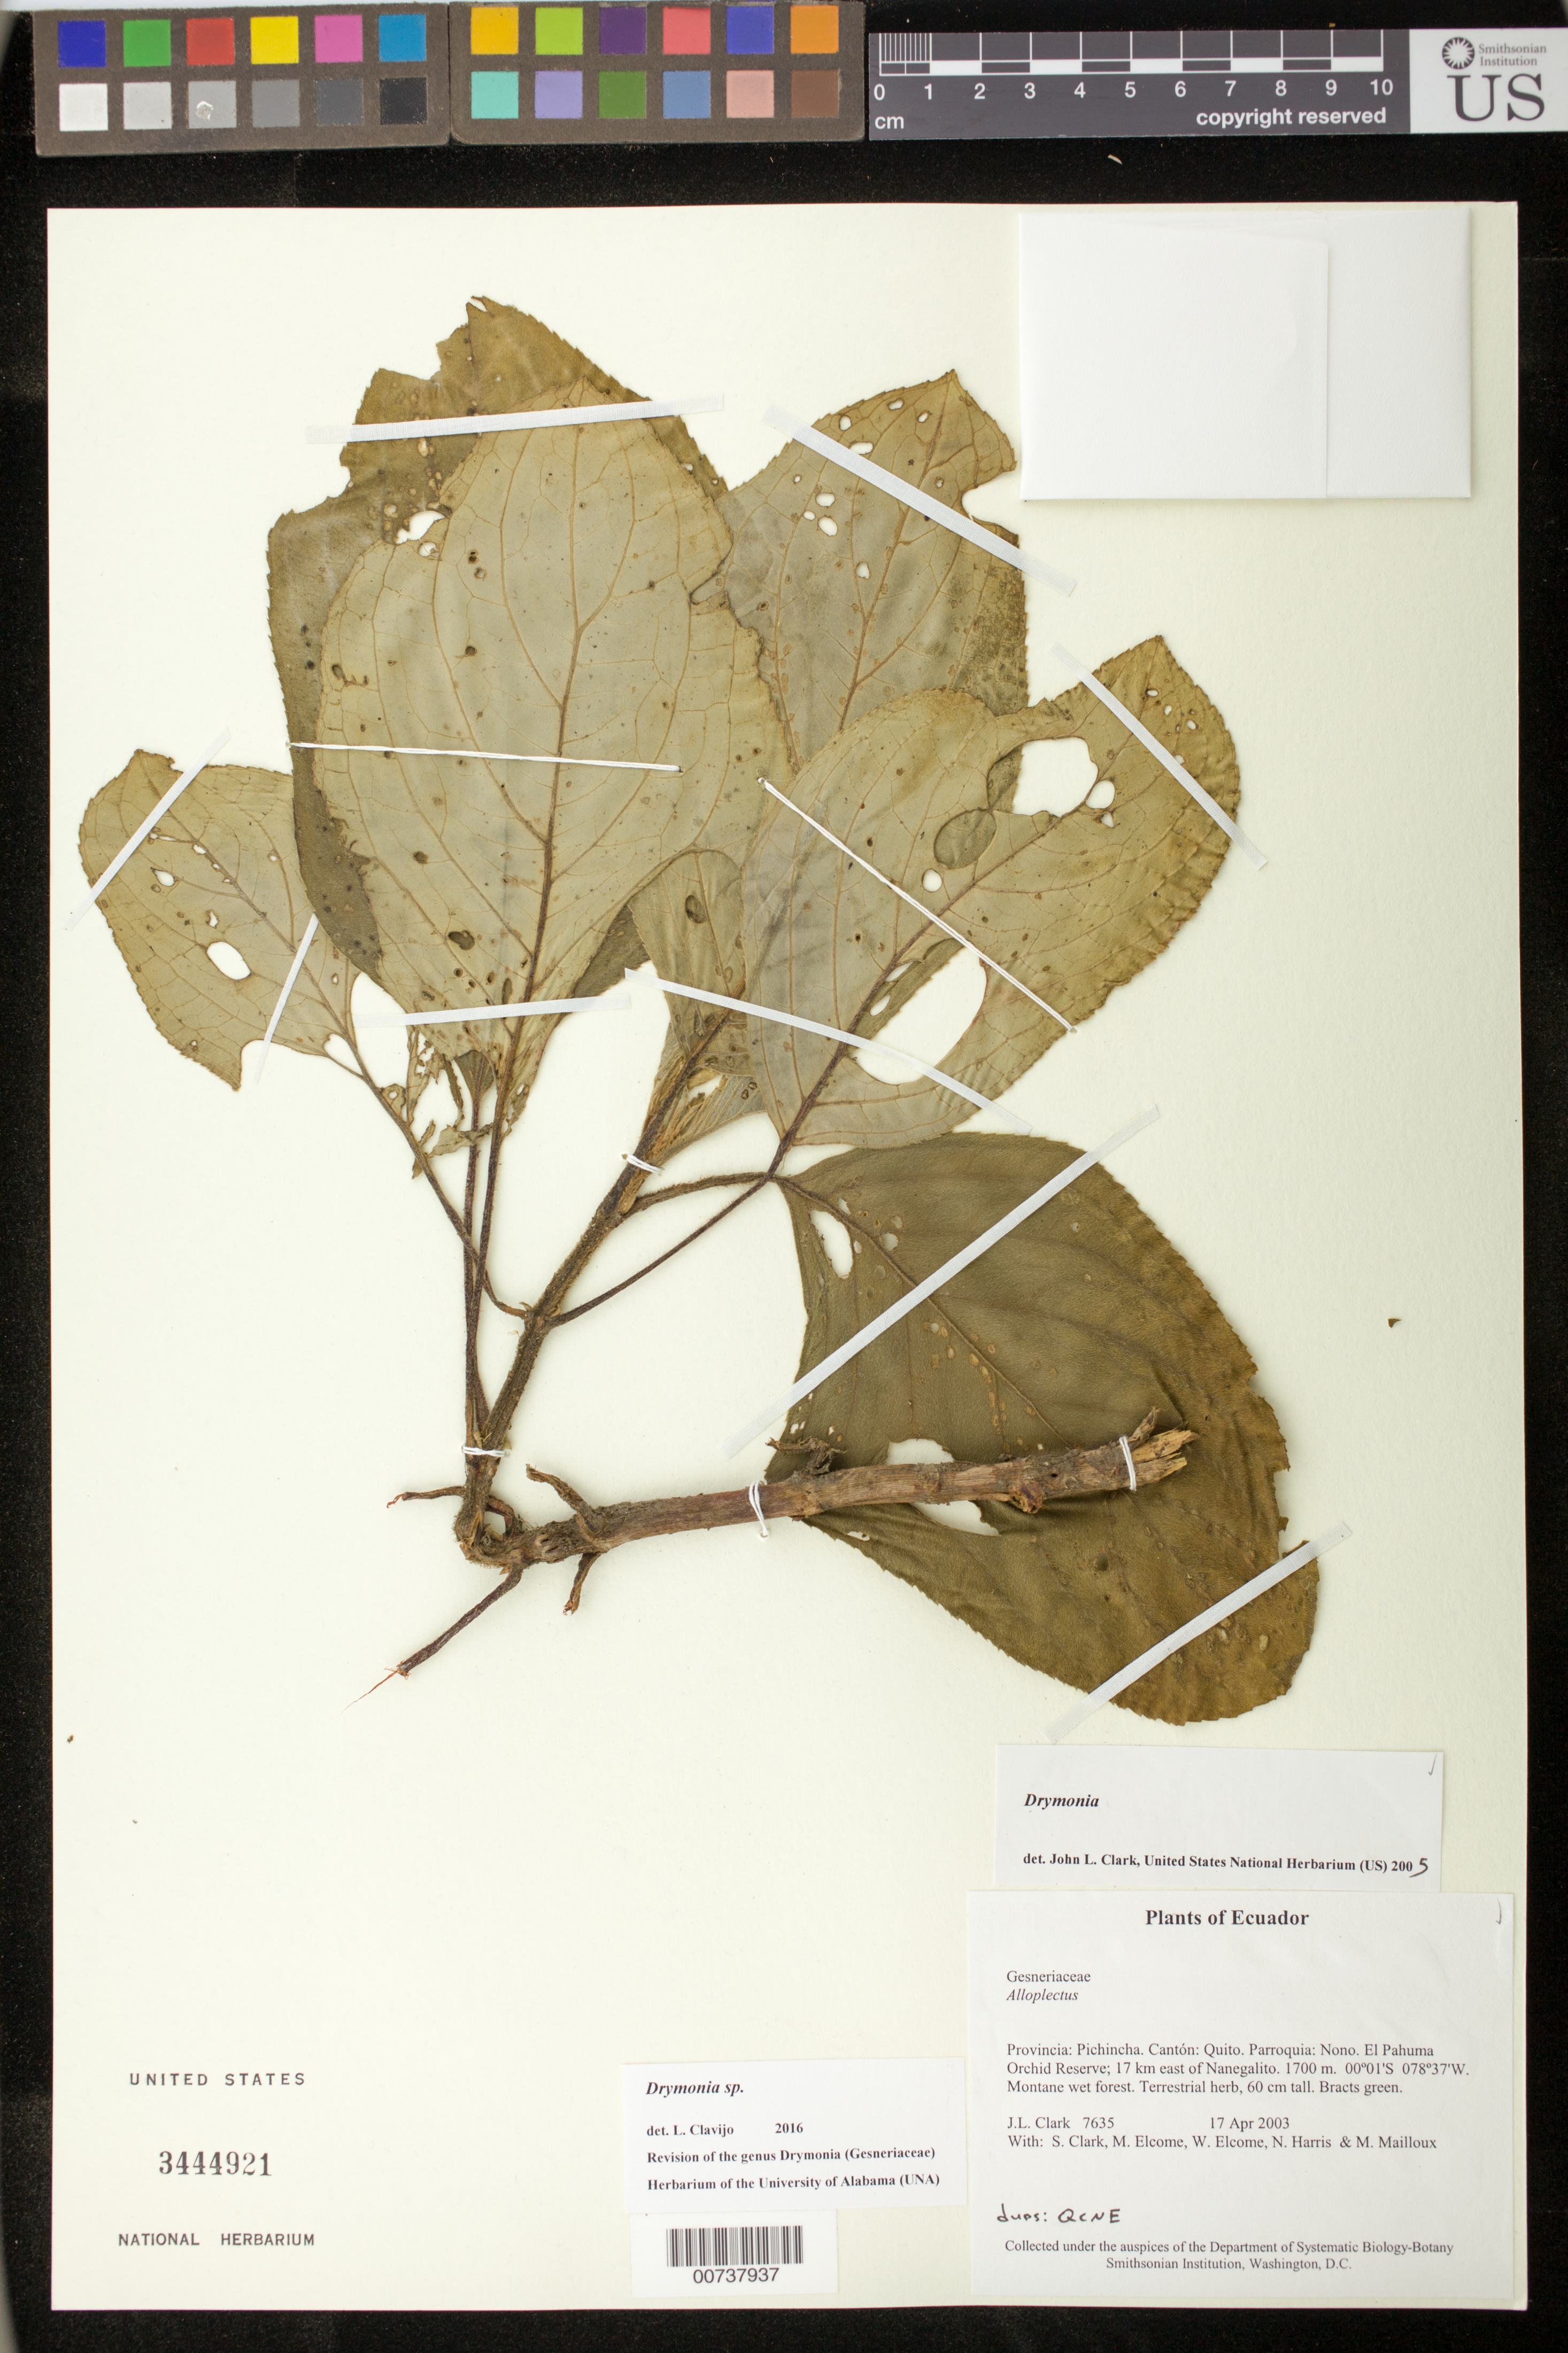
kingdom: Plantae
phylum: Tracheophyta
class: Magnoliopsida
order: Lamiales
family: Gesneriaceae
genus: Drymonia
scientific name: Drymonia sp.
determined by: Clark, J. L., (SEL), The Marie Selby Botanical Garden (UNITED STATES)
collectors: J. L. Clark, S. Clark, M. Elcome, W. Elcome, N. Harris & M. Mailloux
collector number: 7635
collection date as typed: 17 Apr 2003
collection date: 2003-04-17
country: Ecuador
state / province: Pichincha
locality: Quito. Parroquia: Nono. El Pahuma Orchid Reserve; 17 km east of Nanegalito.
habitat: Montane wet forest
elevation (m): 1700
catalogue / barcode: US 3444921